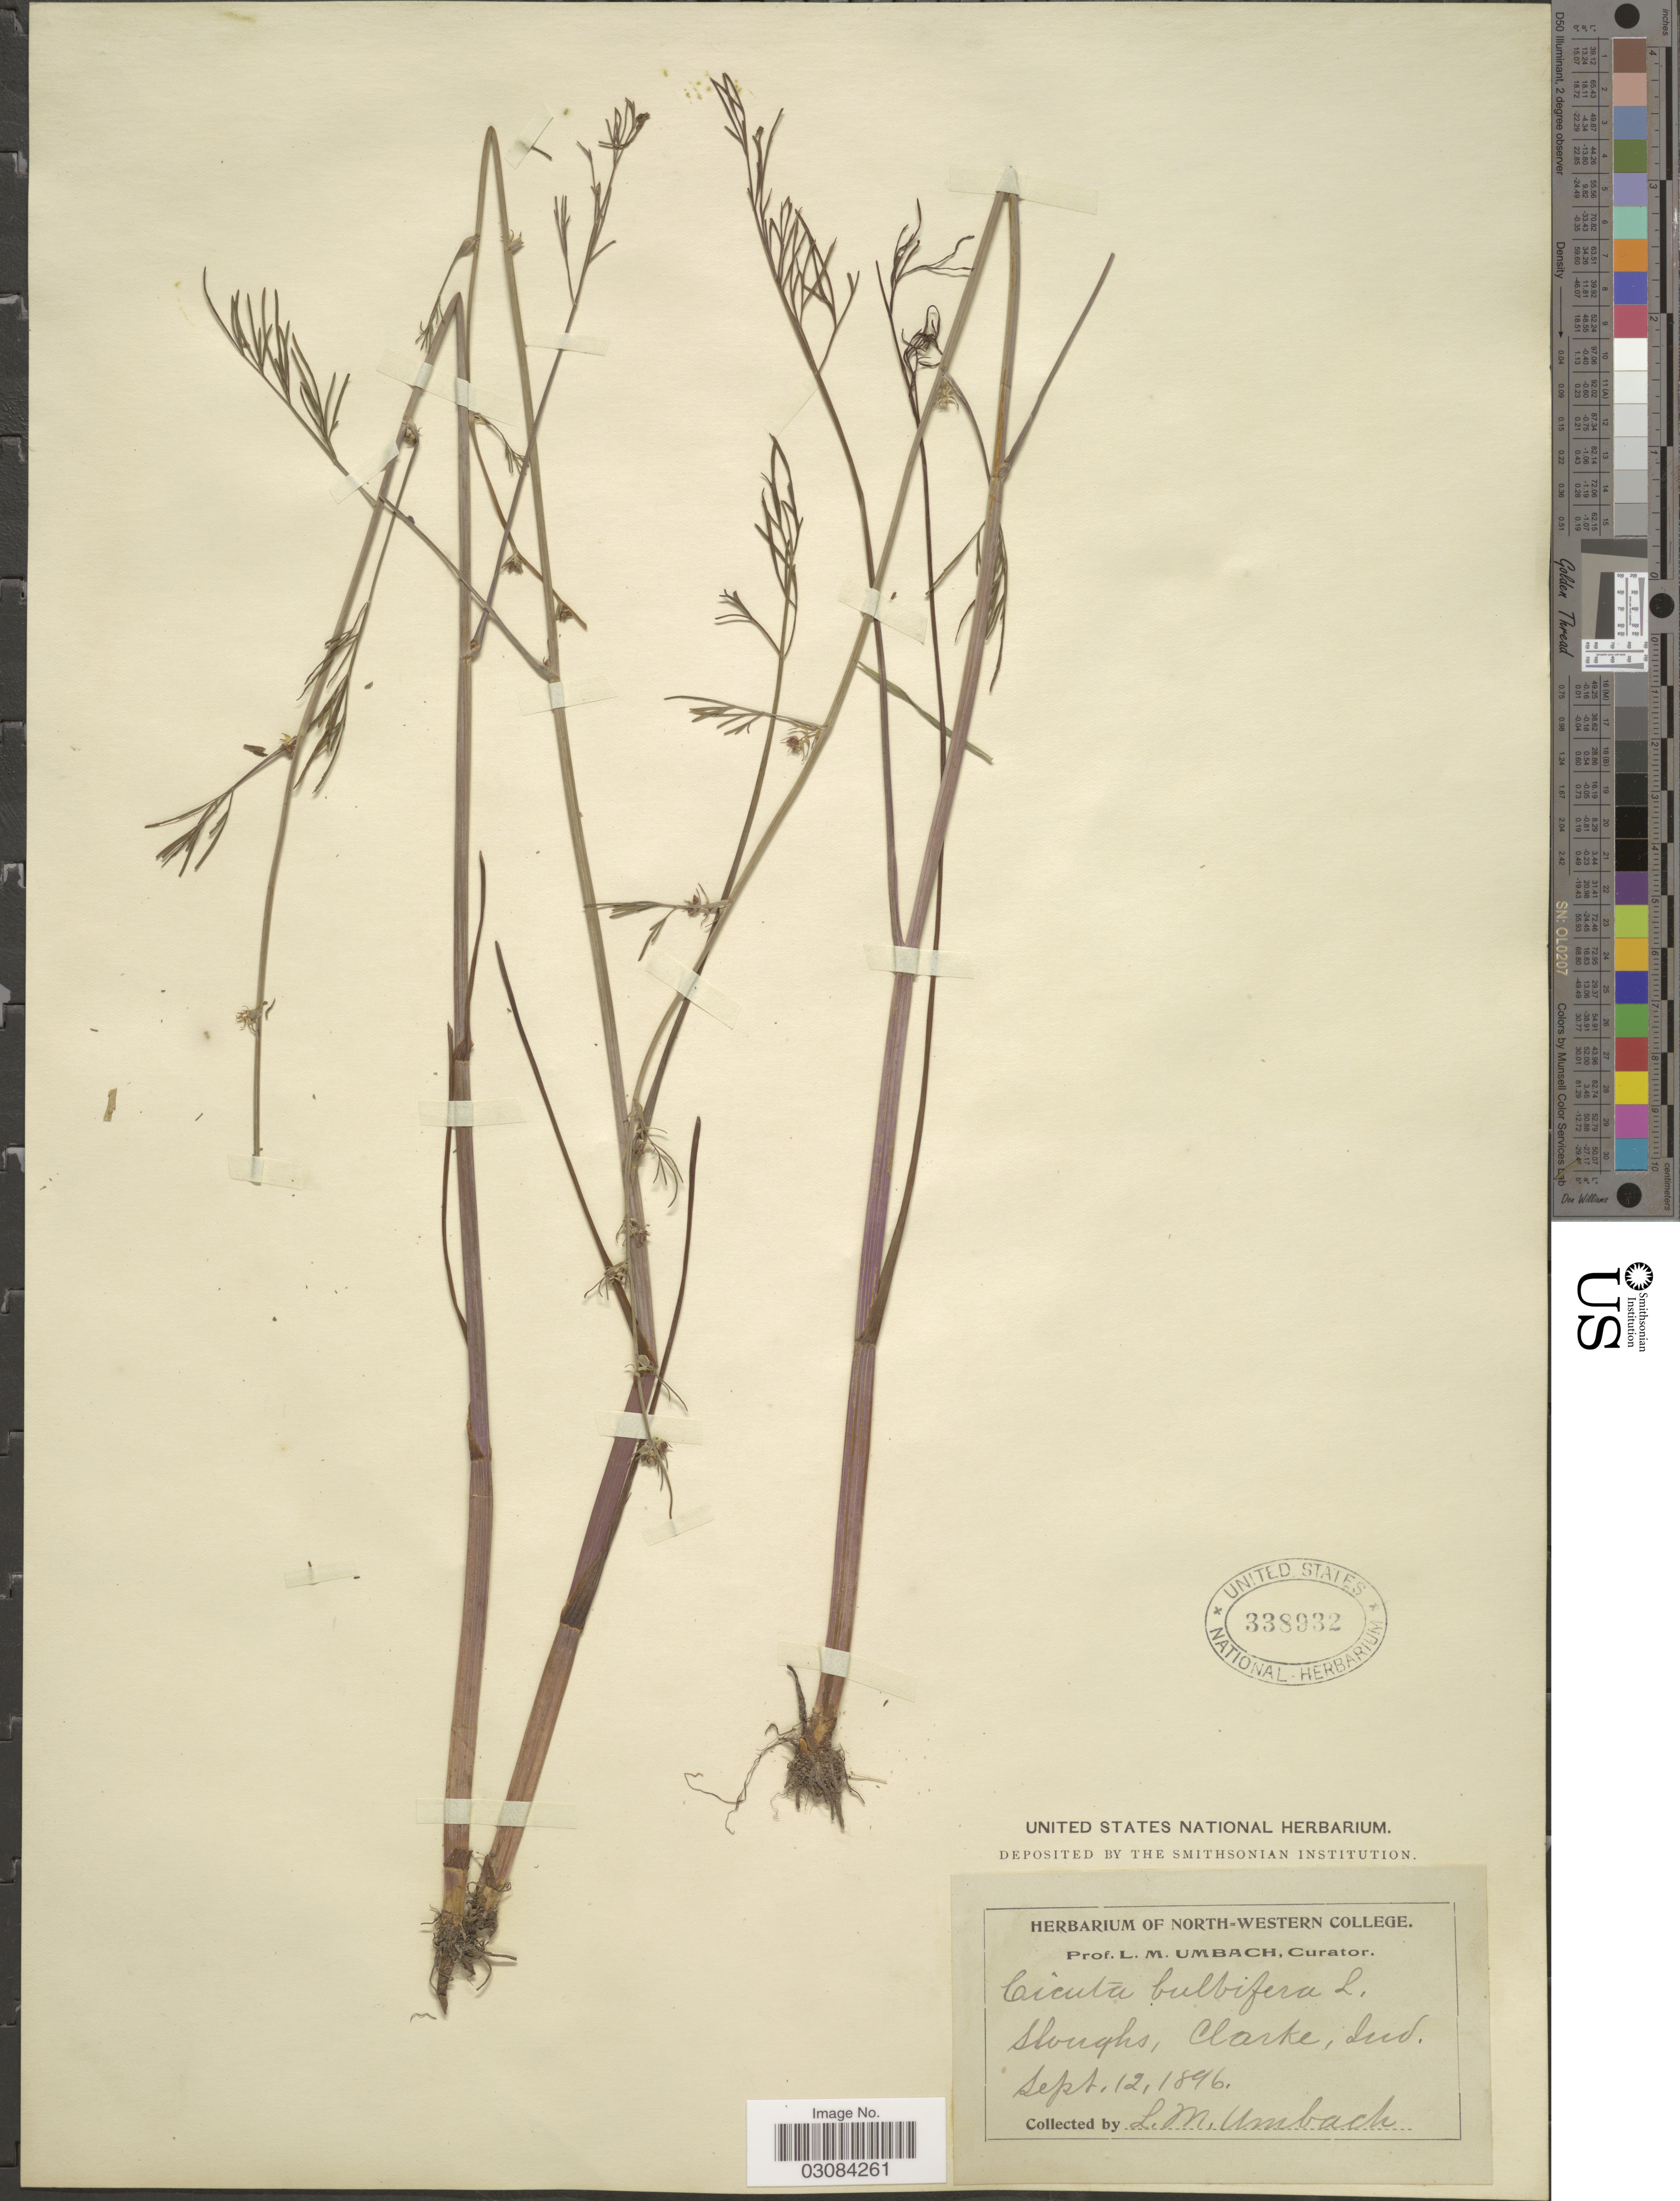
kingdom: Plantae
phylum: Tracheophyta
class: Magnoliopsida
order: Apiales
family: Apiaceae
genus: Cicuta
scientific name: Cicuta bulbifera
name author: L.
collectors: L. M. Umbach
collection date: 1896-09-12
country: United States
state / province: Indiana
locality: Houghs, Clarke, Ind.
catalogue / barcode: US 338932